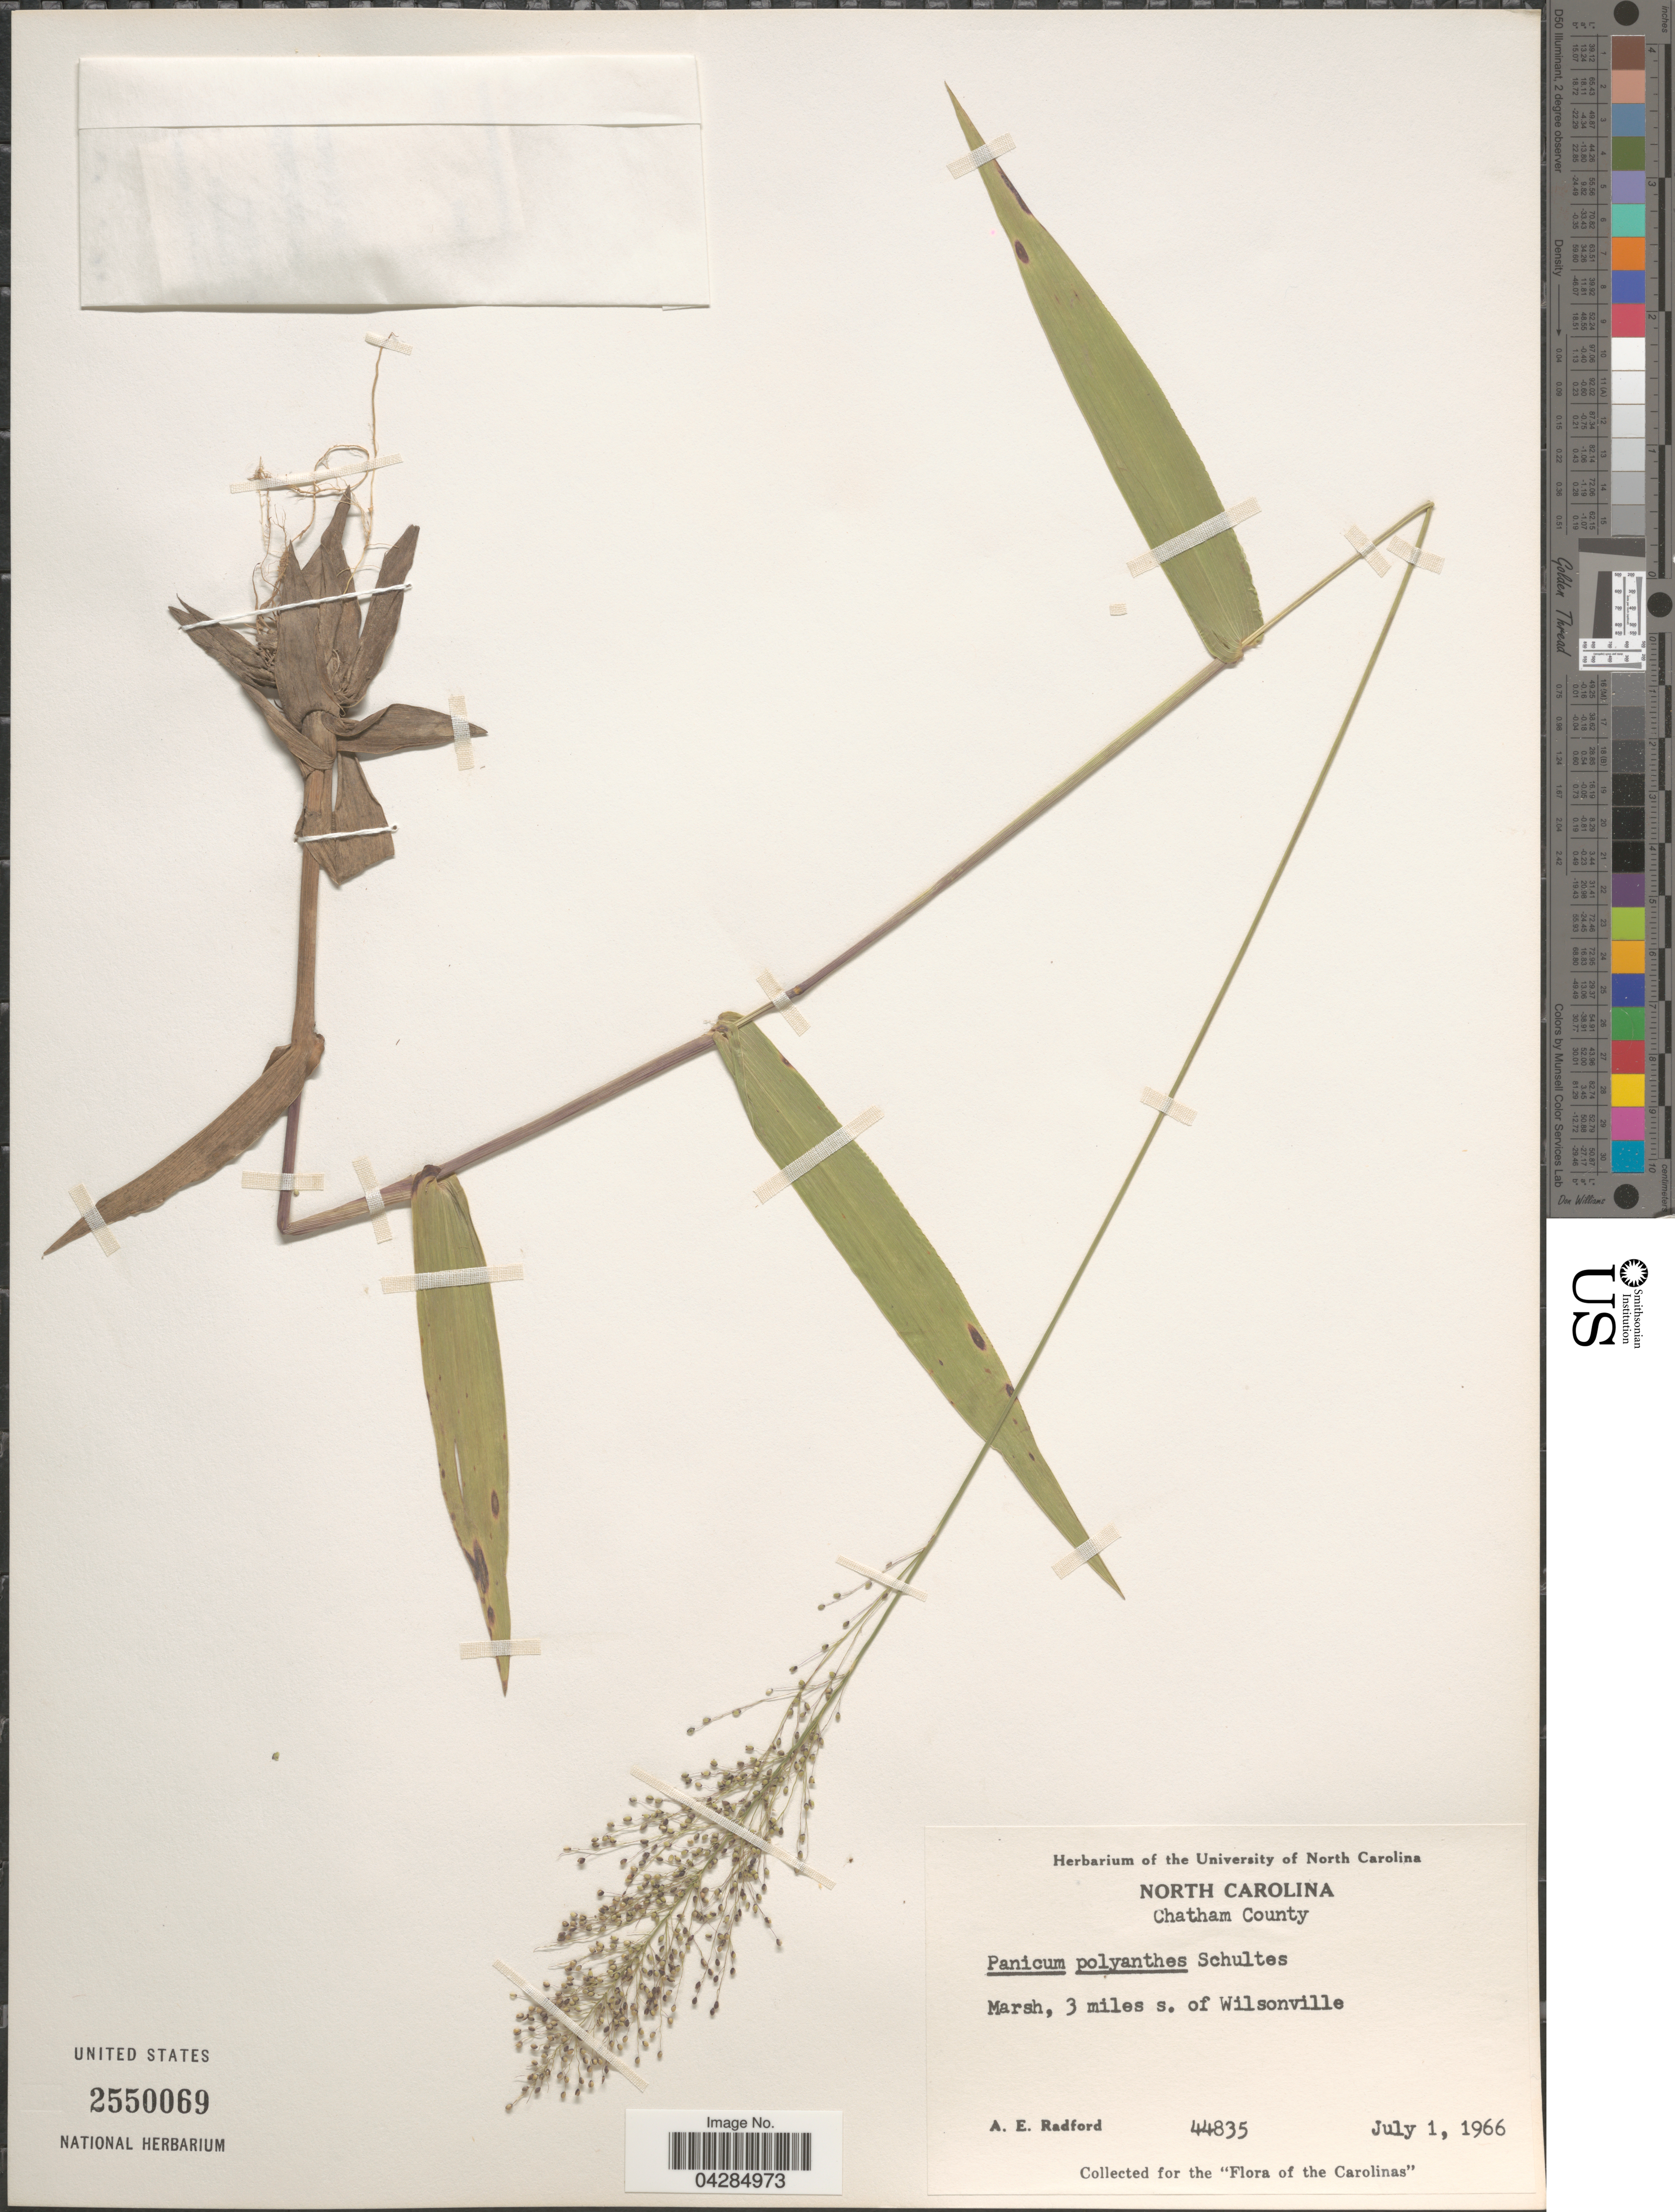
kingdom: Plantae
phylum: Tracheophyta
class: Liliopsida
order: Poales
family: Poaceae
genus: Dichanthelium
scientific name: Dichanthelium portoricense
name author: (Desv. ex Ham.) B.F. Hansen & Wunderlin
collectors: A. E. Radford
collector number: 44835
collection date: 1966-07-01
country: United States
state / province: North Carolina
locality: Chatham County. 3 miles s. of Wilsonville. The Carolinas [unsure placement].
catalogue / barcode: US 2550069